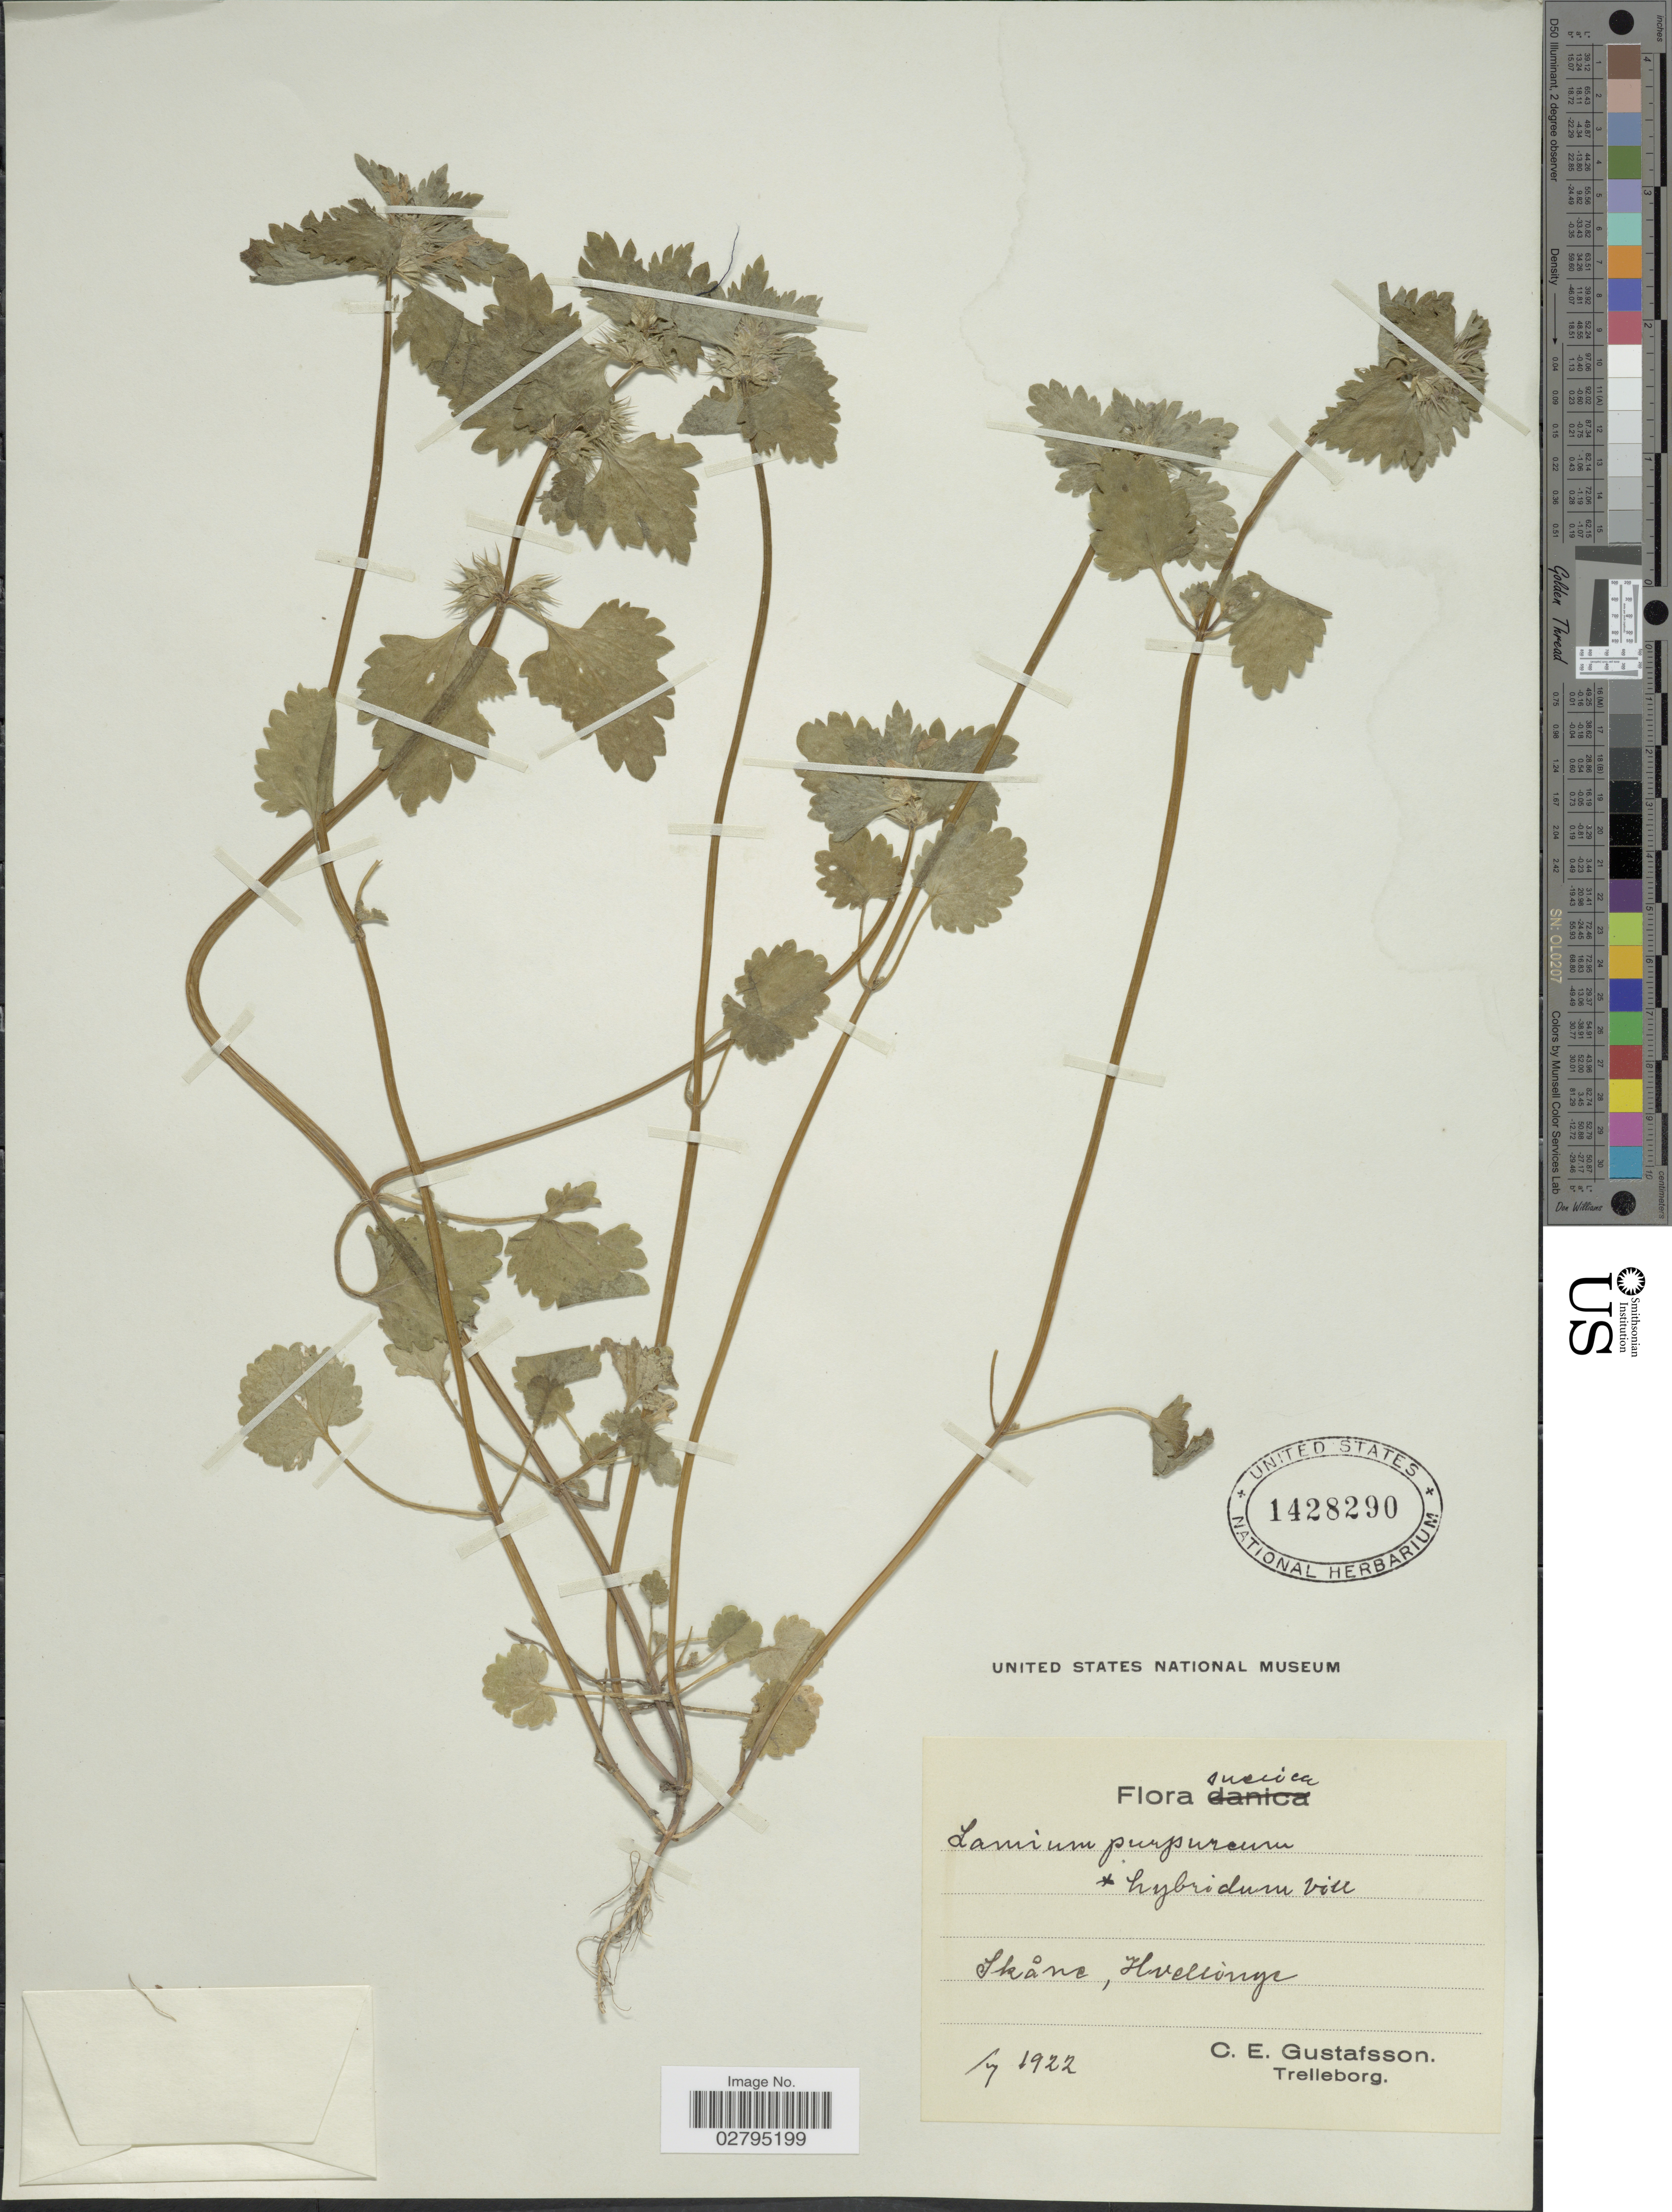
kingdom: Plantae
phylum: Tracheophyta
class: Magnoliopsida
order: Lamiales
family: Lamiaceae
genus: Lamium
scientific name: Lamium purpureum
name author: L.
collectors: C. Gustafsson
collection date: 1922-07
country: Sweden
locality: Suecica, Skana, Hvellinge.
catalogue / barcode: US 1428290